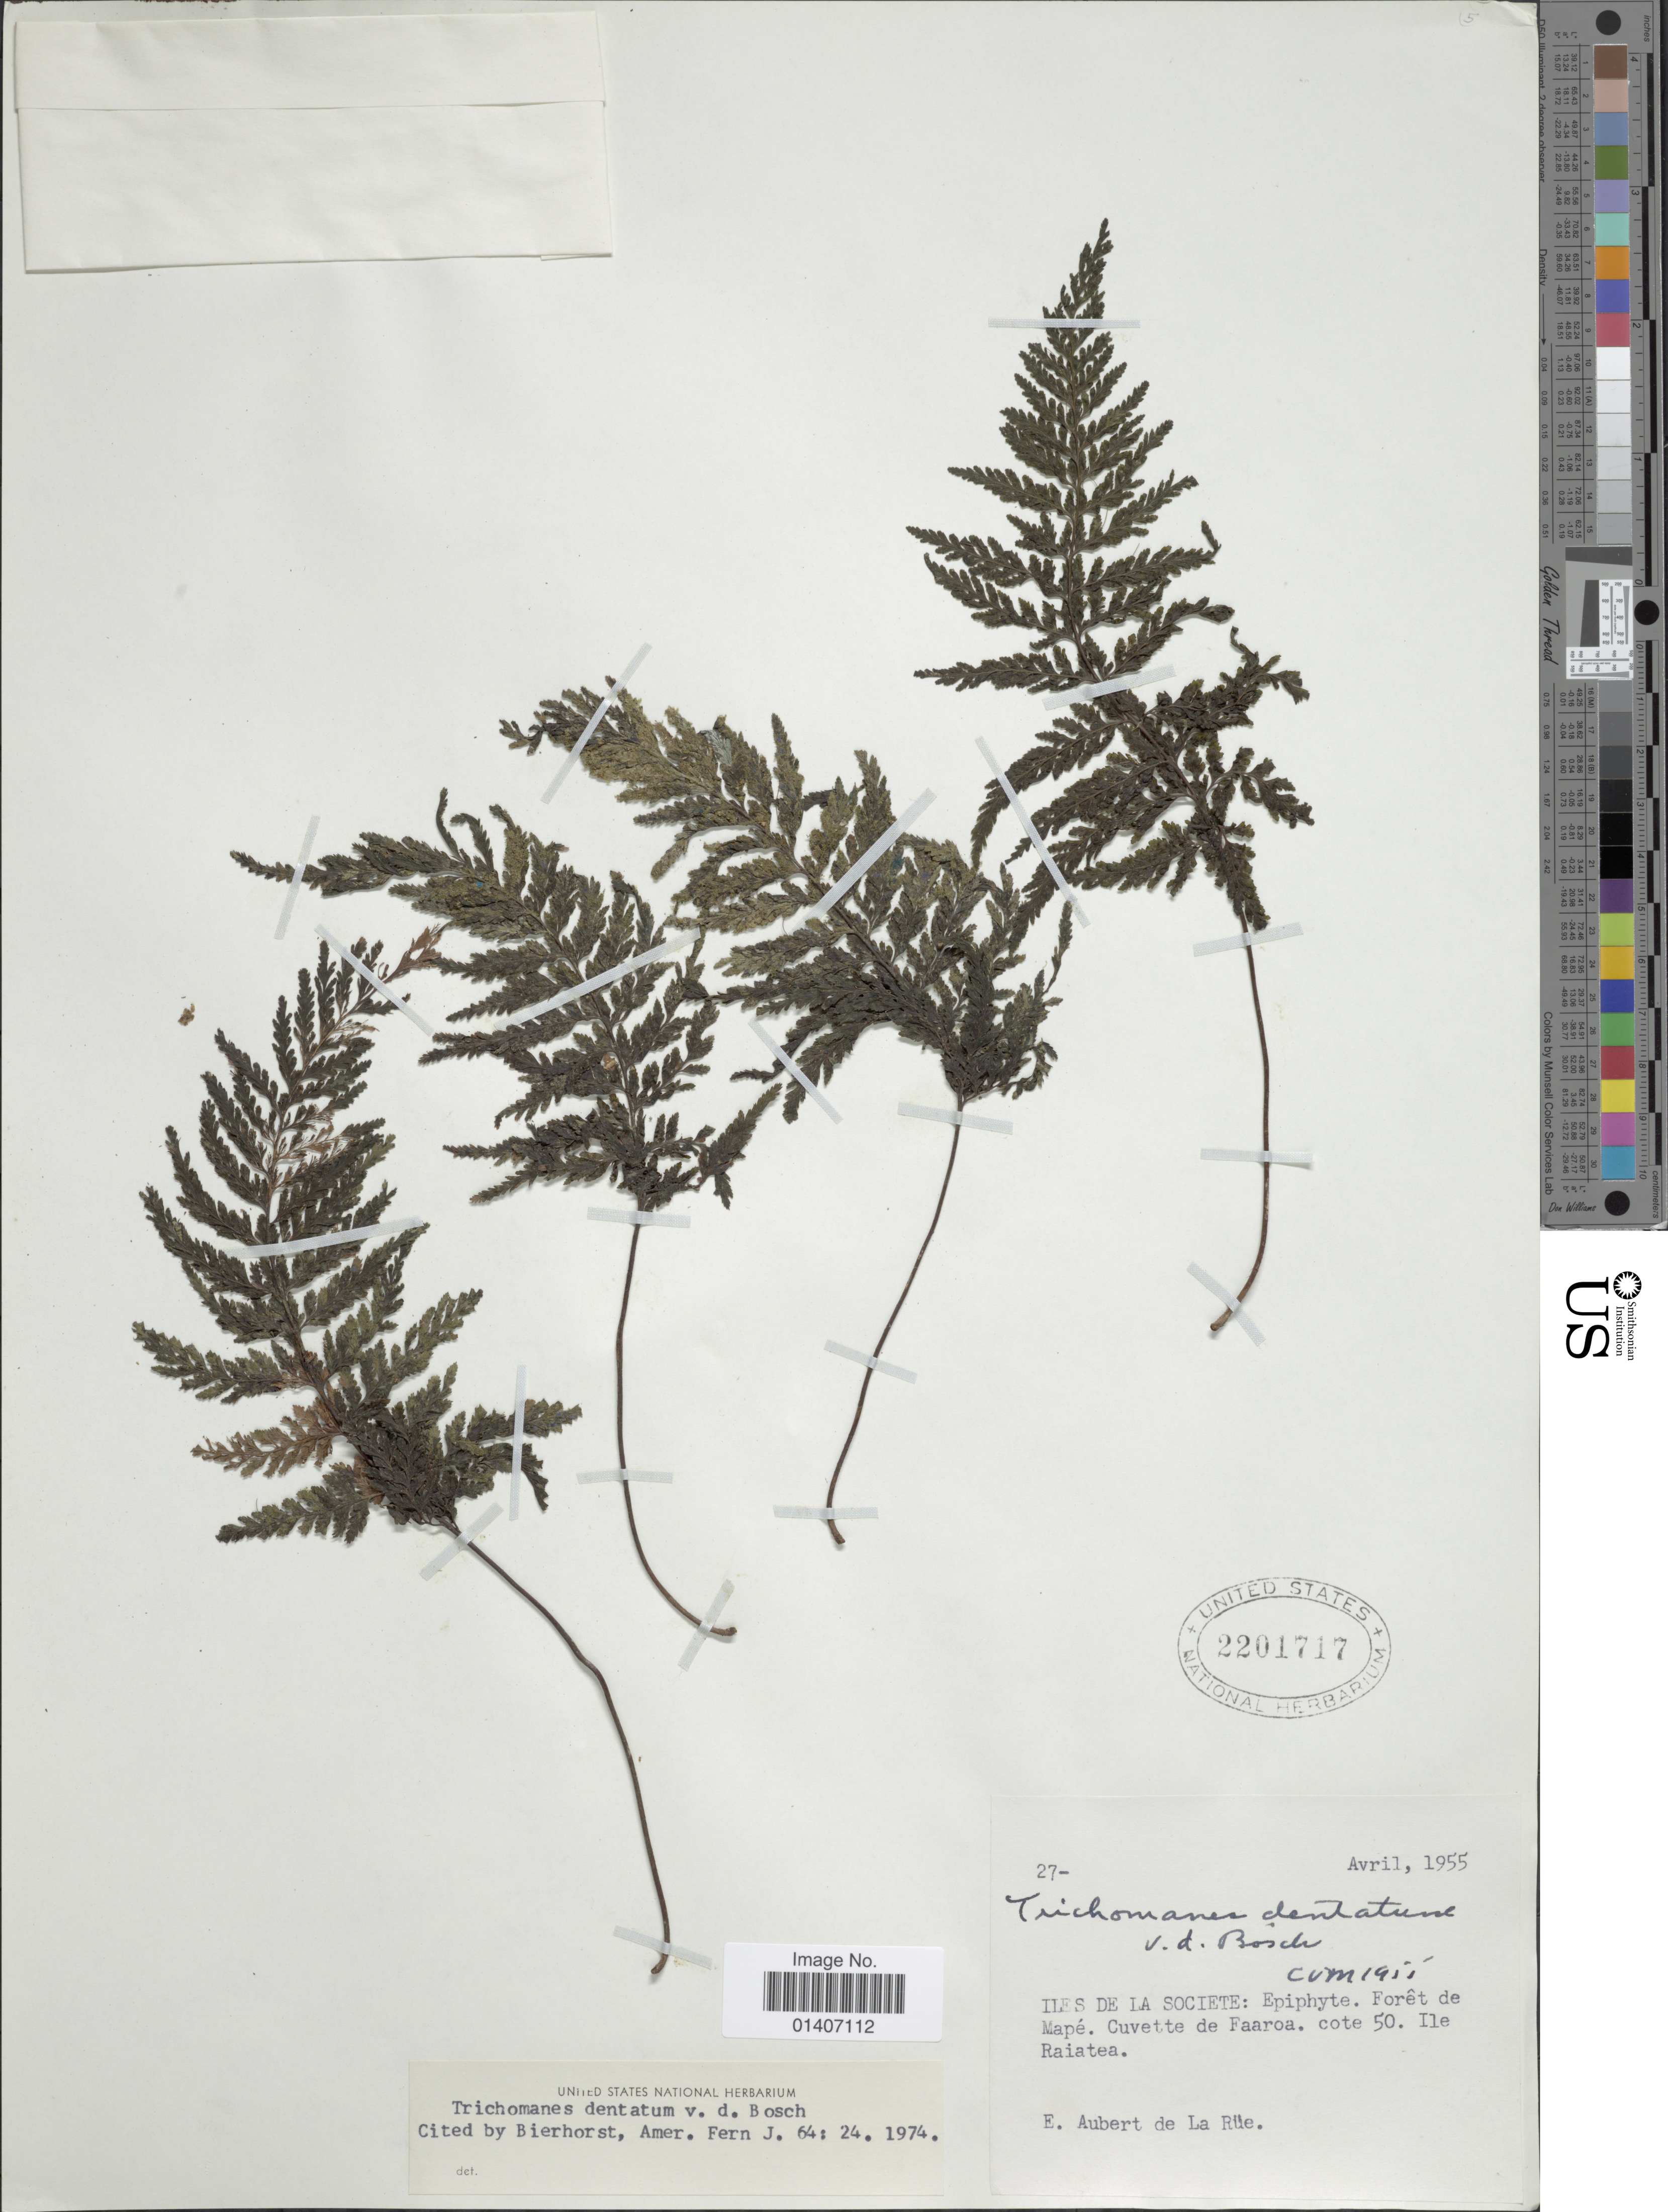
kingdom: Plantae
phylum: Tracheophyta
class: Polypodiopsida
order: Hymenophyllales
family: Hymenophyllaceae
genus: Abrodictyum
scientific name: Abrodictyum dentatum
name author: (Bosch) Ebihara & K. Iwats.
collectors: E. Aubert de La Rüe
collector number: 27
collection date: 1955-04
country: French Polynesia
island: Raiatea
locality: Iles de la Societe: Epiphyte, foret de Mapé, Cuvette de Faaroa, cote 50 Ile Raiatea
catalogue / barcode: US 2201717